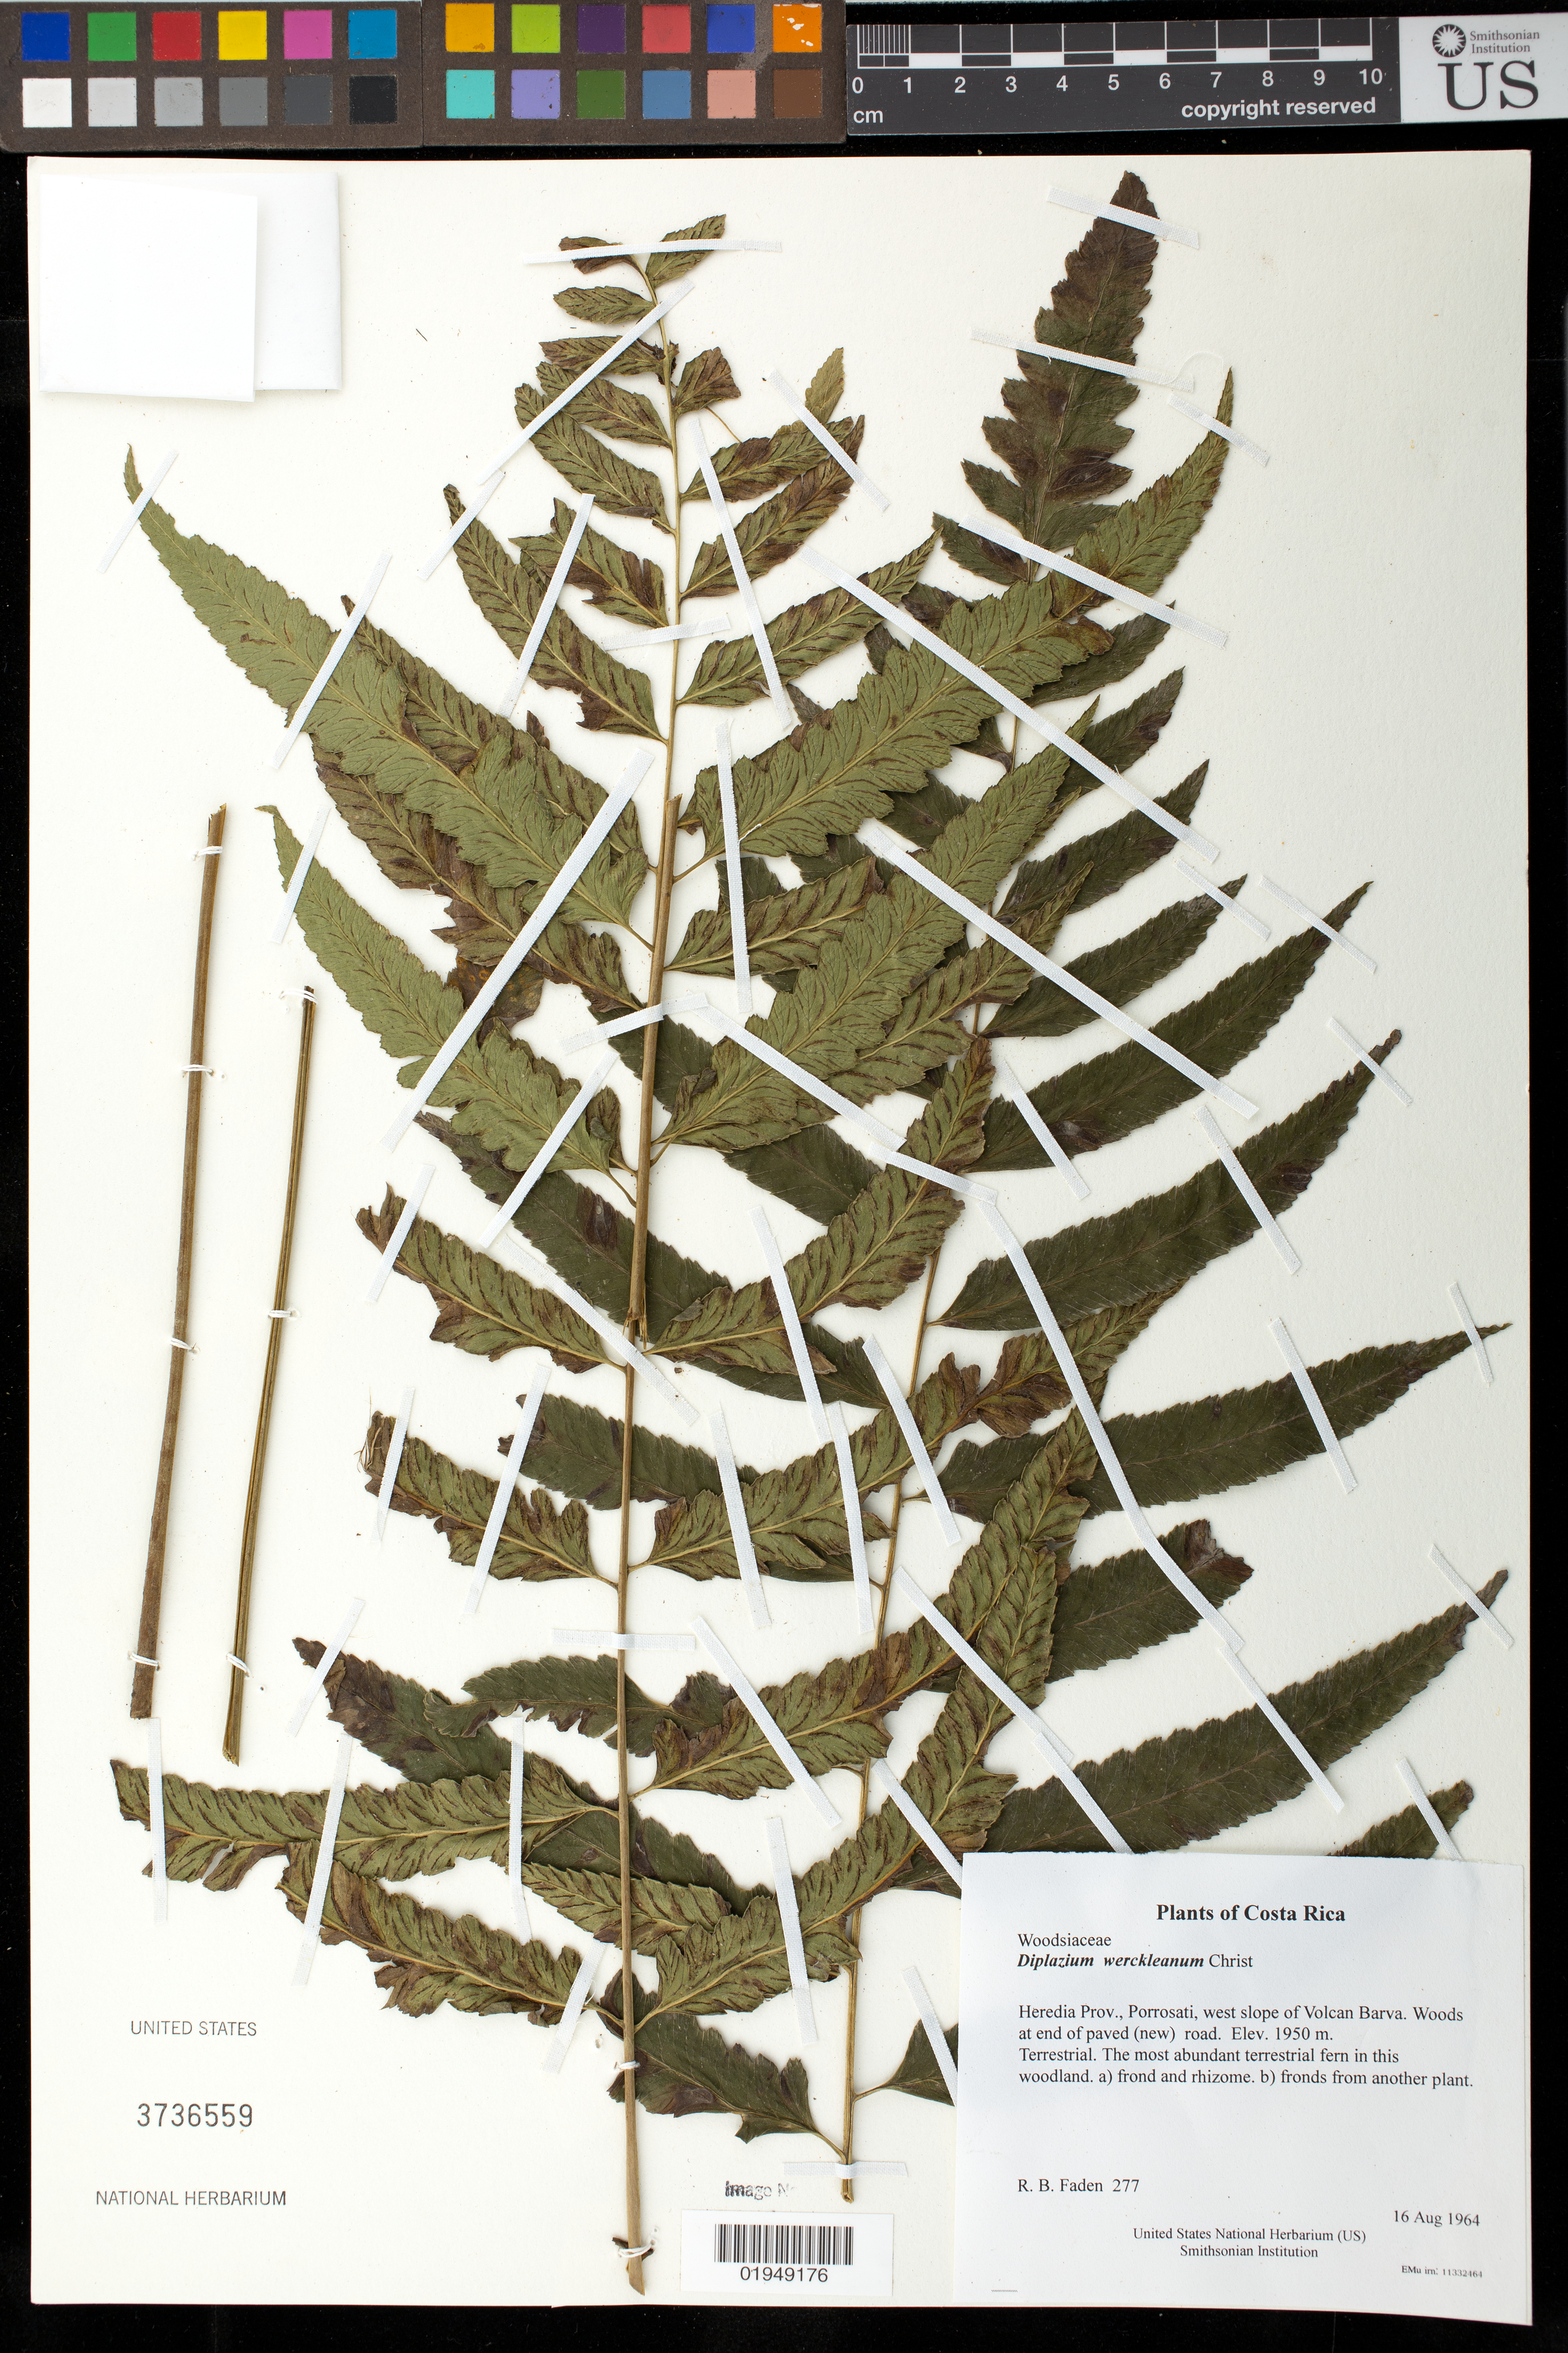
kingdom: Plantae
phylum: Tracheophyta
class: Polypodiopsida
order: Polypodiales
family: Athyriaceae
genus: Diplazium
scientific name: Diplazium werckleanum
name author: Christ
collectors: R. B. Faden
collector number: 277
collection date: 1964-08-16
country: Costa Rica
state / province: Heredia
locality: Porrosati, west slope of Volcan Barva. Woods at end of paved (new) road.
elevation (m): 1950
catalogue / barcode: US 3736559